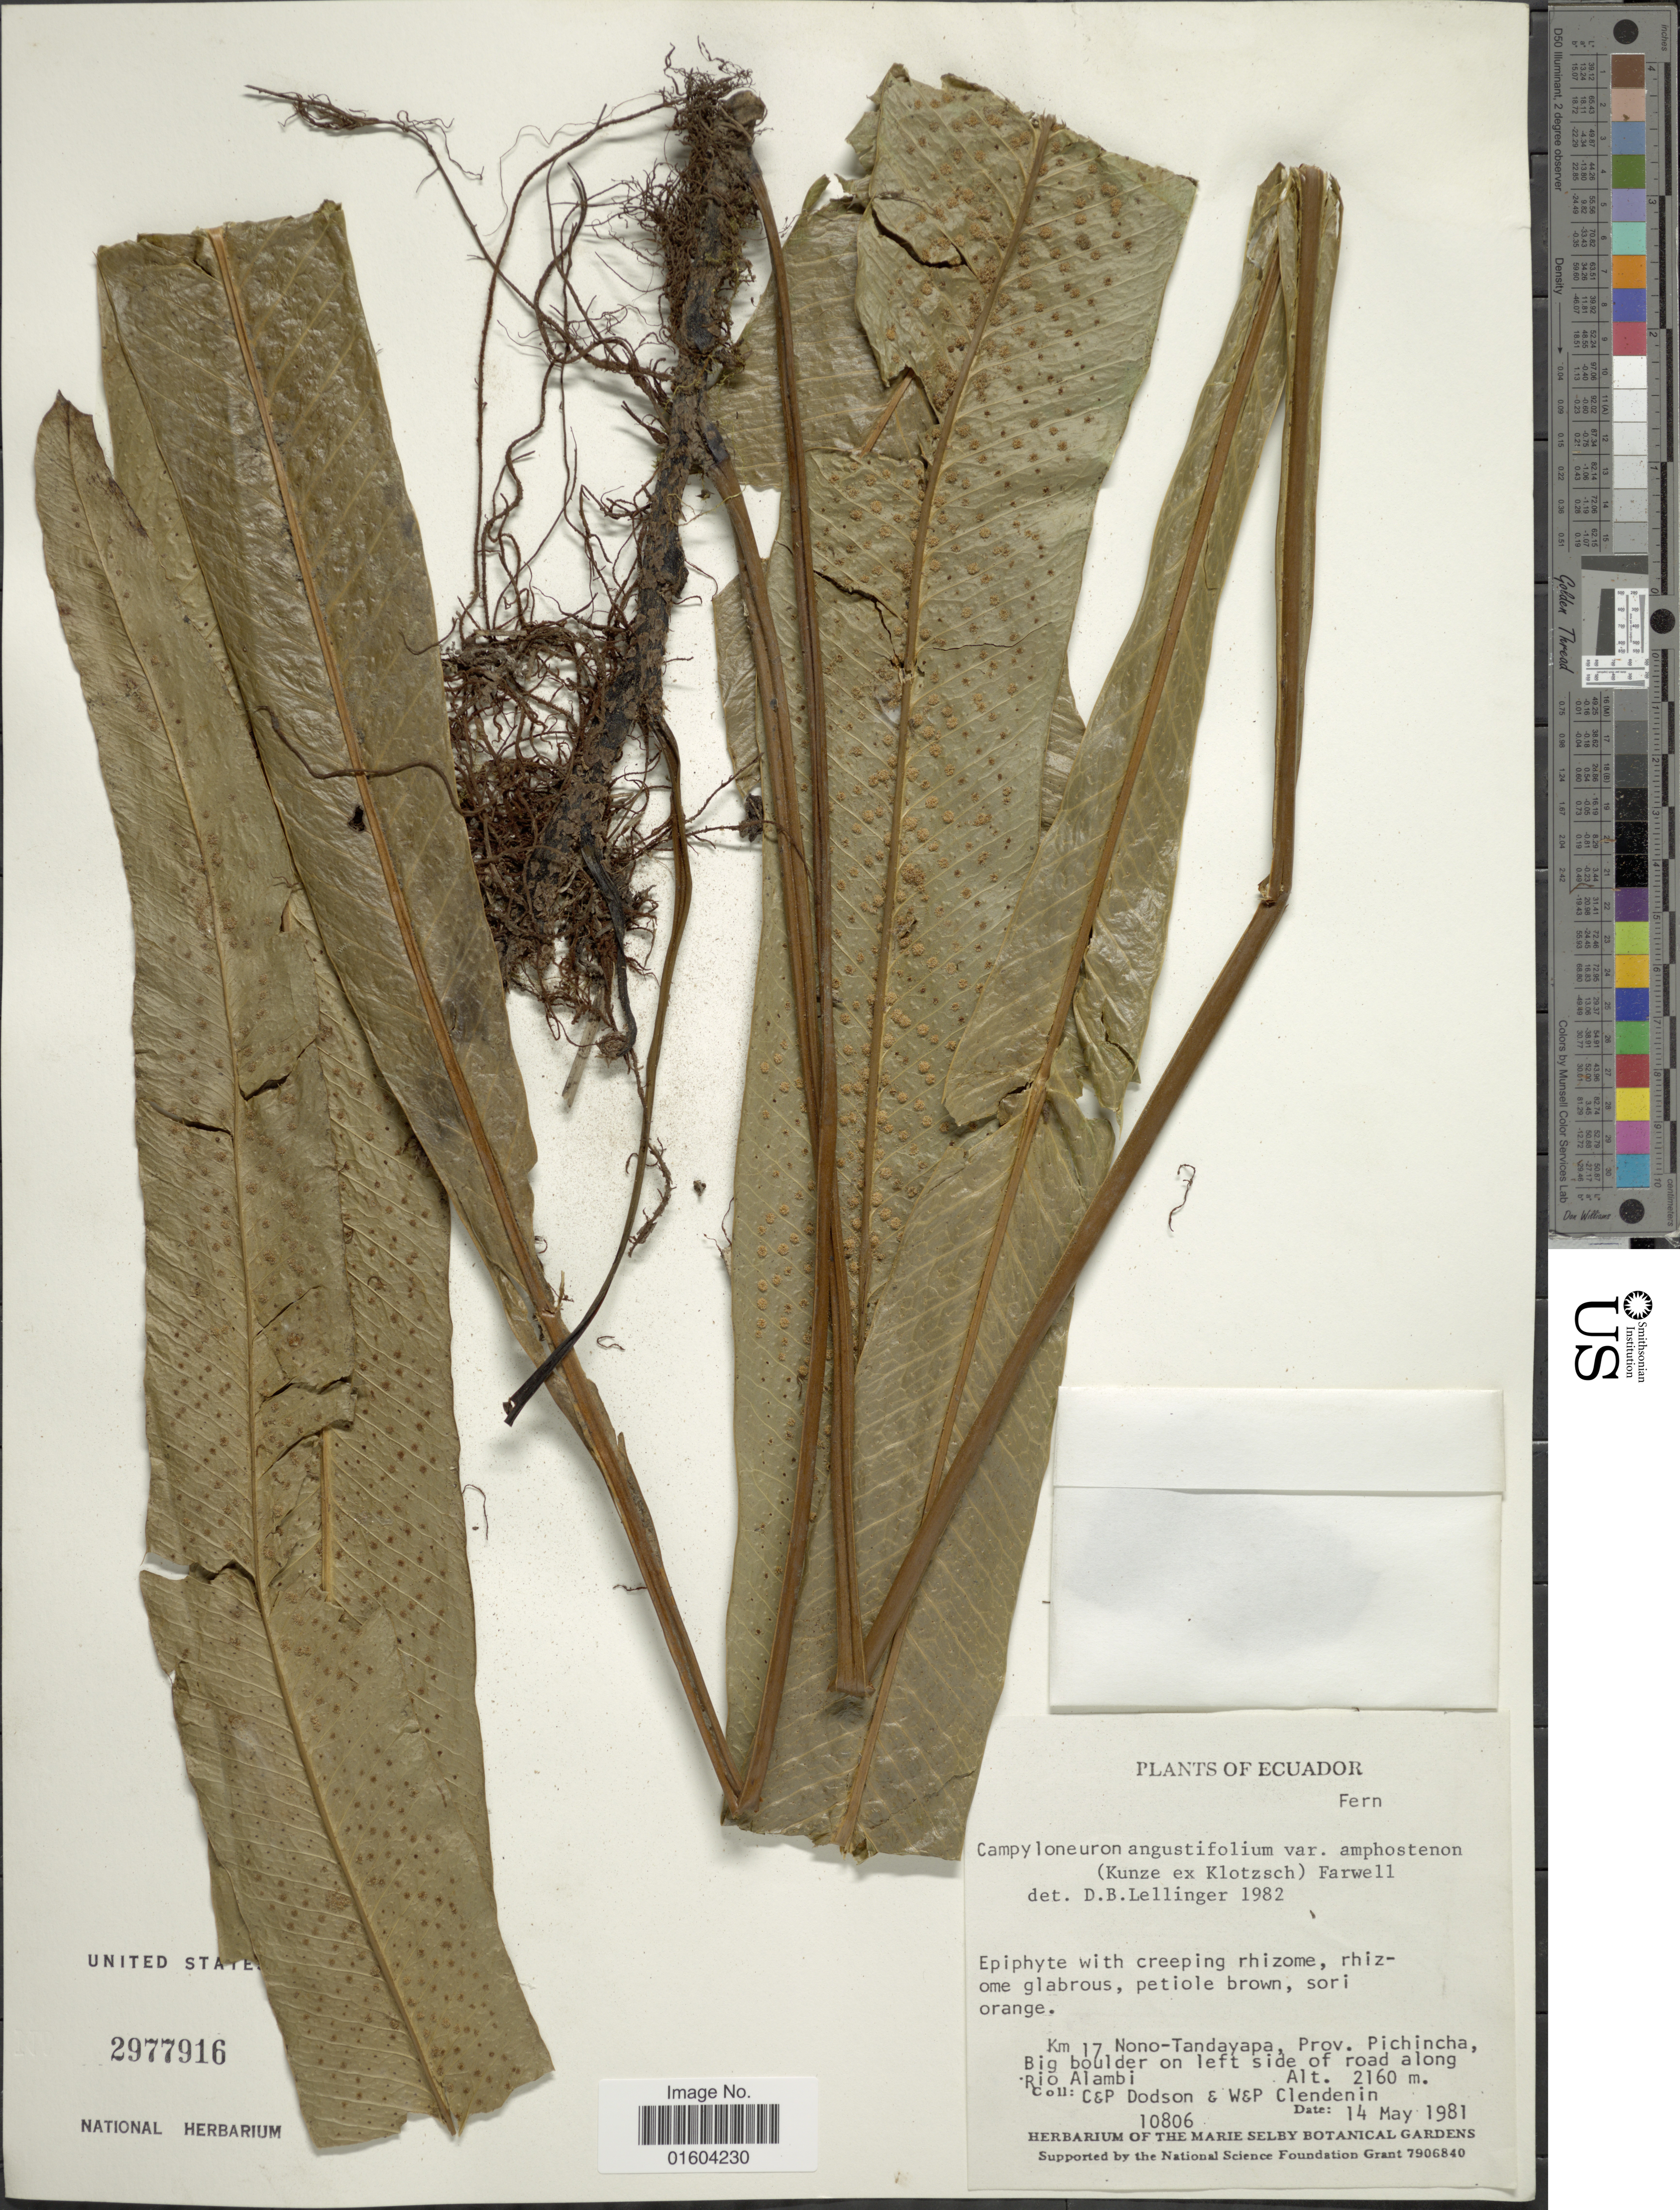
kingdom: Plantae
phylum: Tracheophyta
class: Polypodiopsida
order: Polypodiales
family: Polypodiaceae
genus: Campyloneurum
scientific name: Campyloneurum cochense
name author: (Hieron.) Ching & Farw.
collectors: C. Dodson, P. M. Dodson, W. Clendenin & W. Clendenin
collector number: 10806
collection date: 1981-05-14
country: Ecuador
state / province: Pichincha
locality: Ecuador. Km 17 Nono-Tandayapa, Prov. Pichincha, Big boulder on left side of road along, Rio Alambi.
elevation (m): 2160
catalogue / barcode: US 2977916